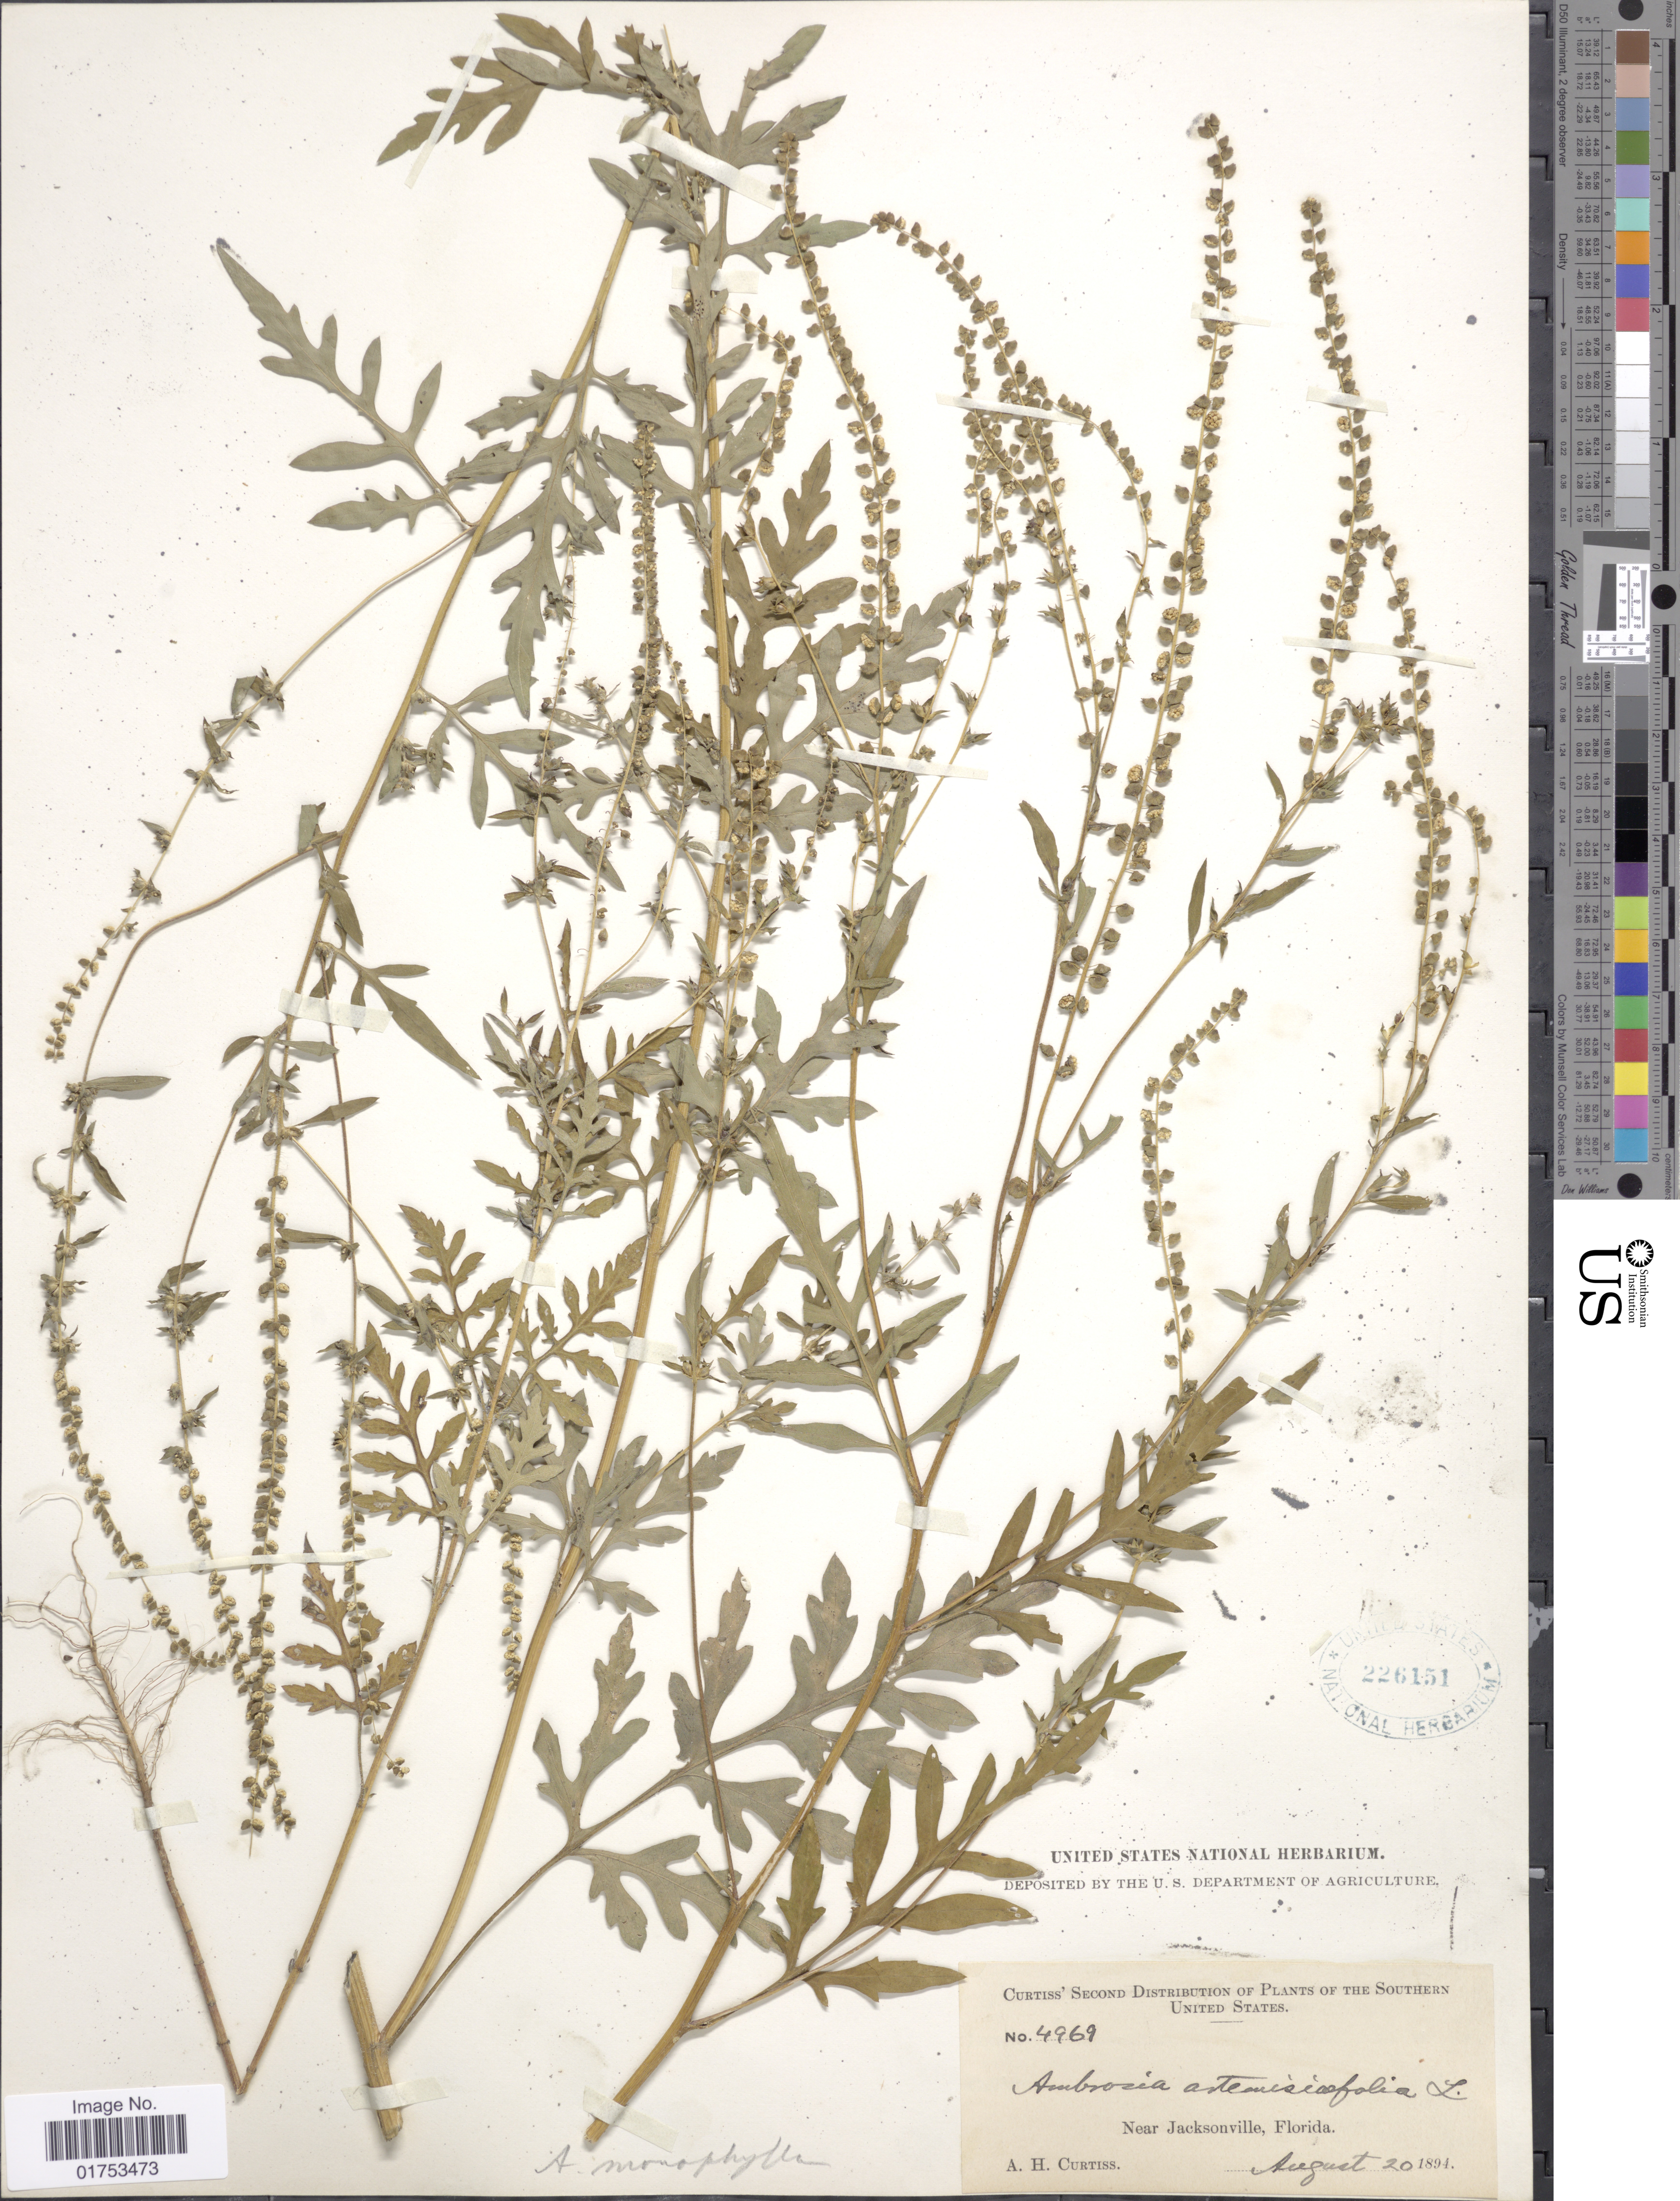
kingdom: Plantae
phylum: Tracheophyta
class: Magnoliopsida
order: Asterales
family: Asteraceae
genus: Ambrosia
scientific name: Ambrosia monophylla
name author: (Walter) Rydb.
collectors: A. H. Curtiss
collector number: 4969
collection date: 1894-08-20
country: United States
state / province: Florida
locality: Near Jacksonville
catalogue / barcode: US 226151